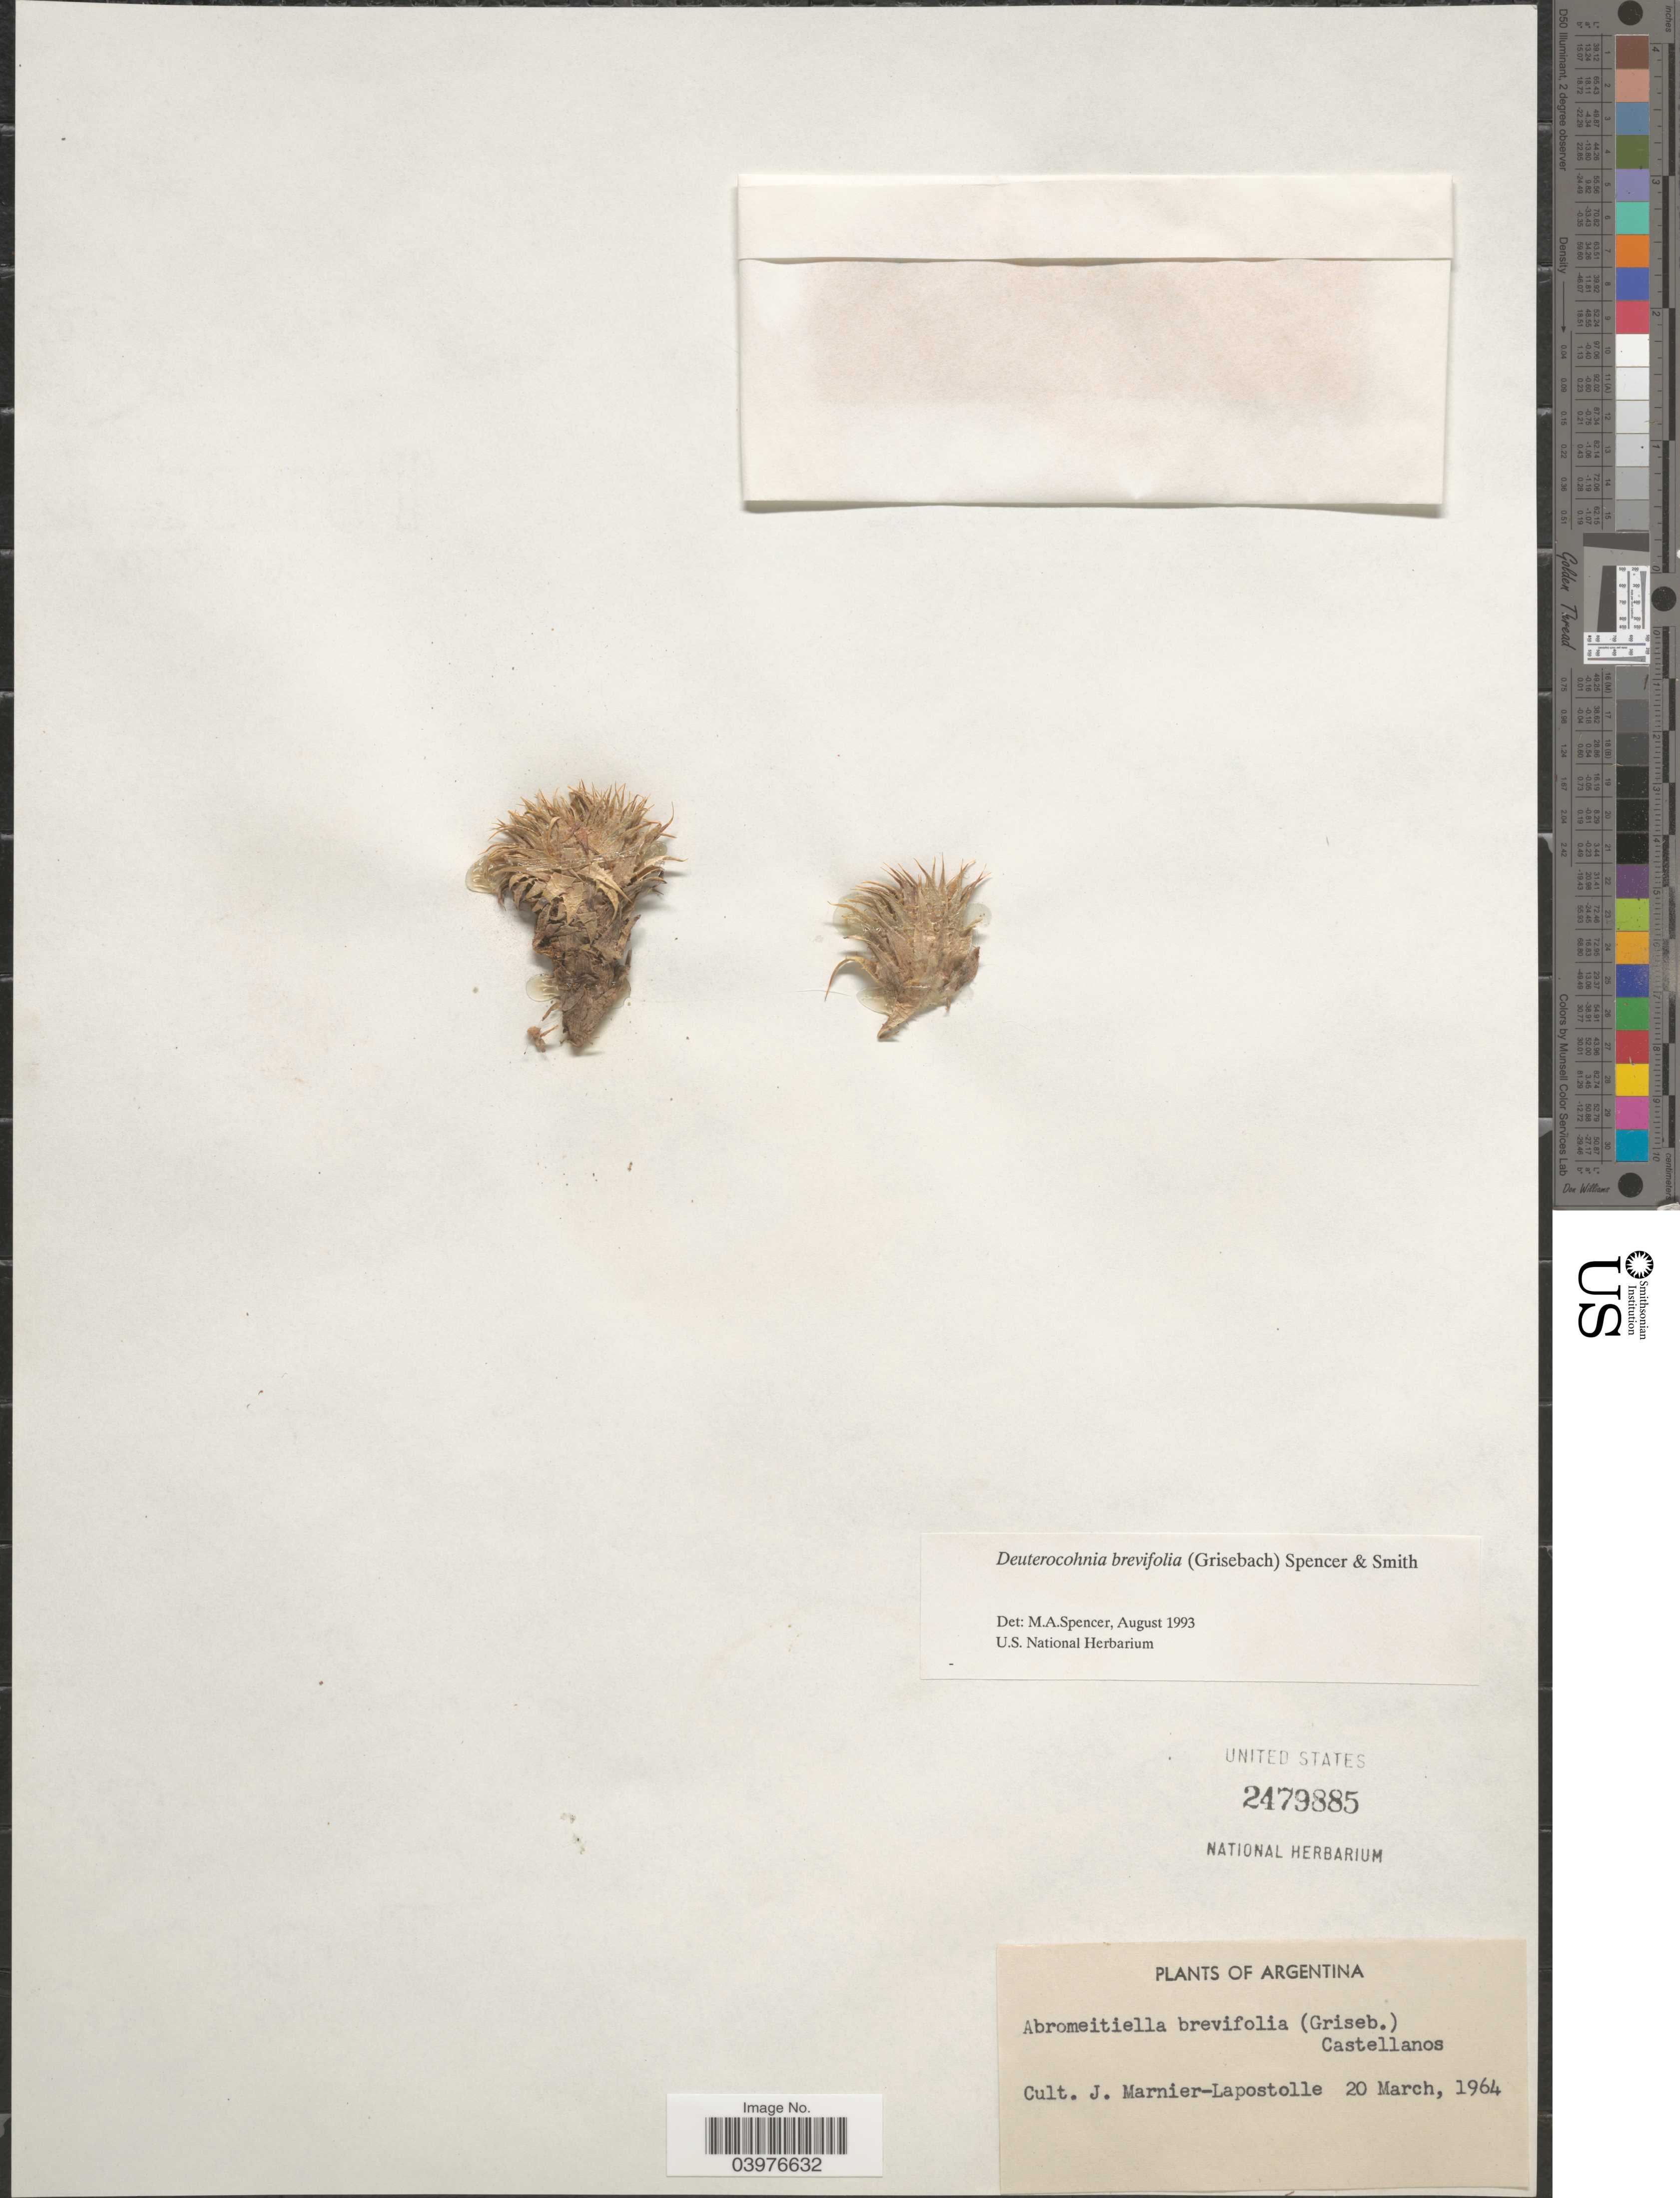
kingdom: Plantae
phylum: Tracheophyta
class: Liliopsida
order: Poales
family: Bromeliaceae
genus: Deuterocohnia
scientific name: Deuterocohnia brevifolia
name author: (Griseb.) M.A. Spencer & L.B. Sm.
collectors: J. Marnier-Lapostolle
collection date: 1964-03-20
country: Argentina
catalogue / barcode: US 2479885